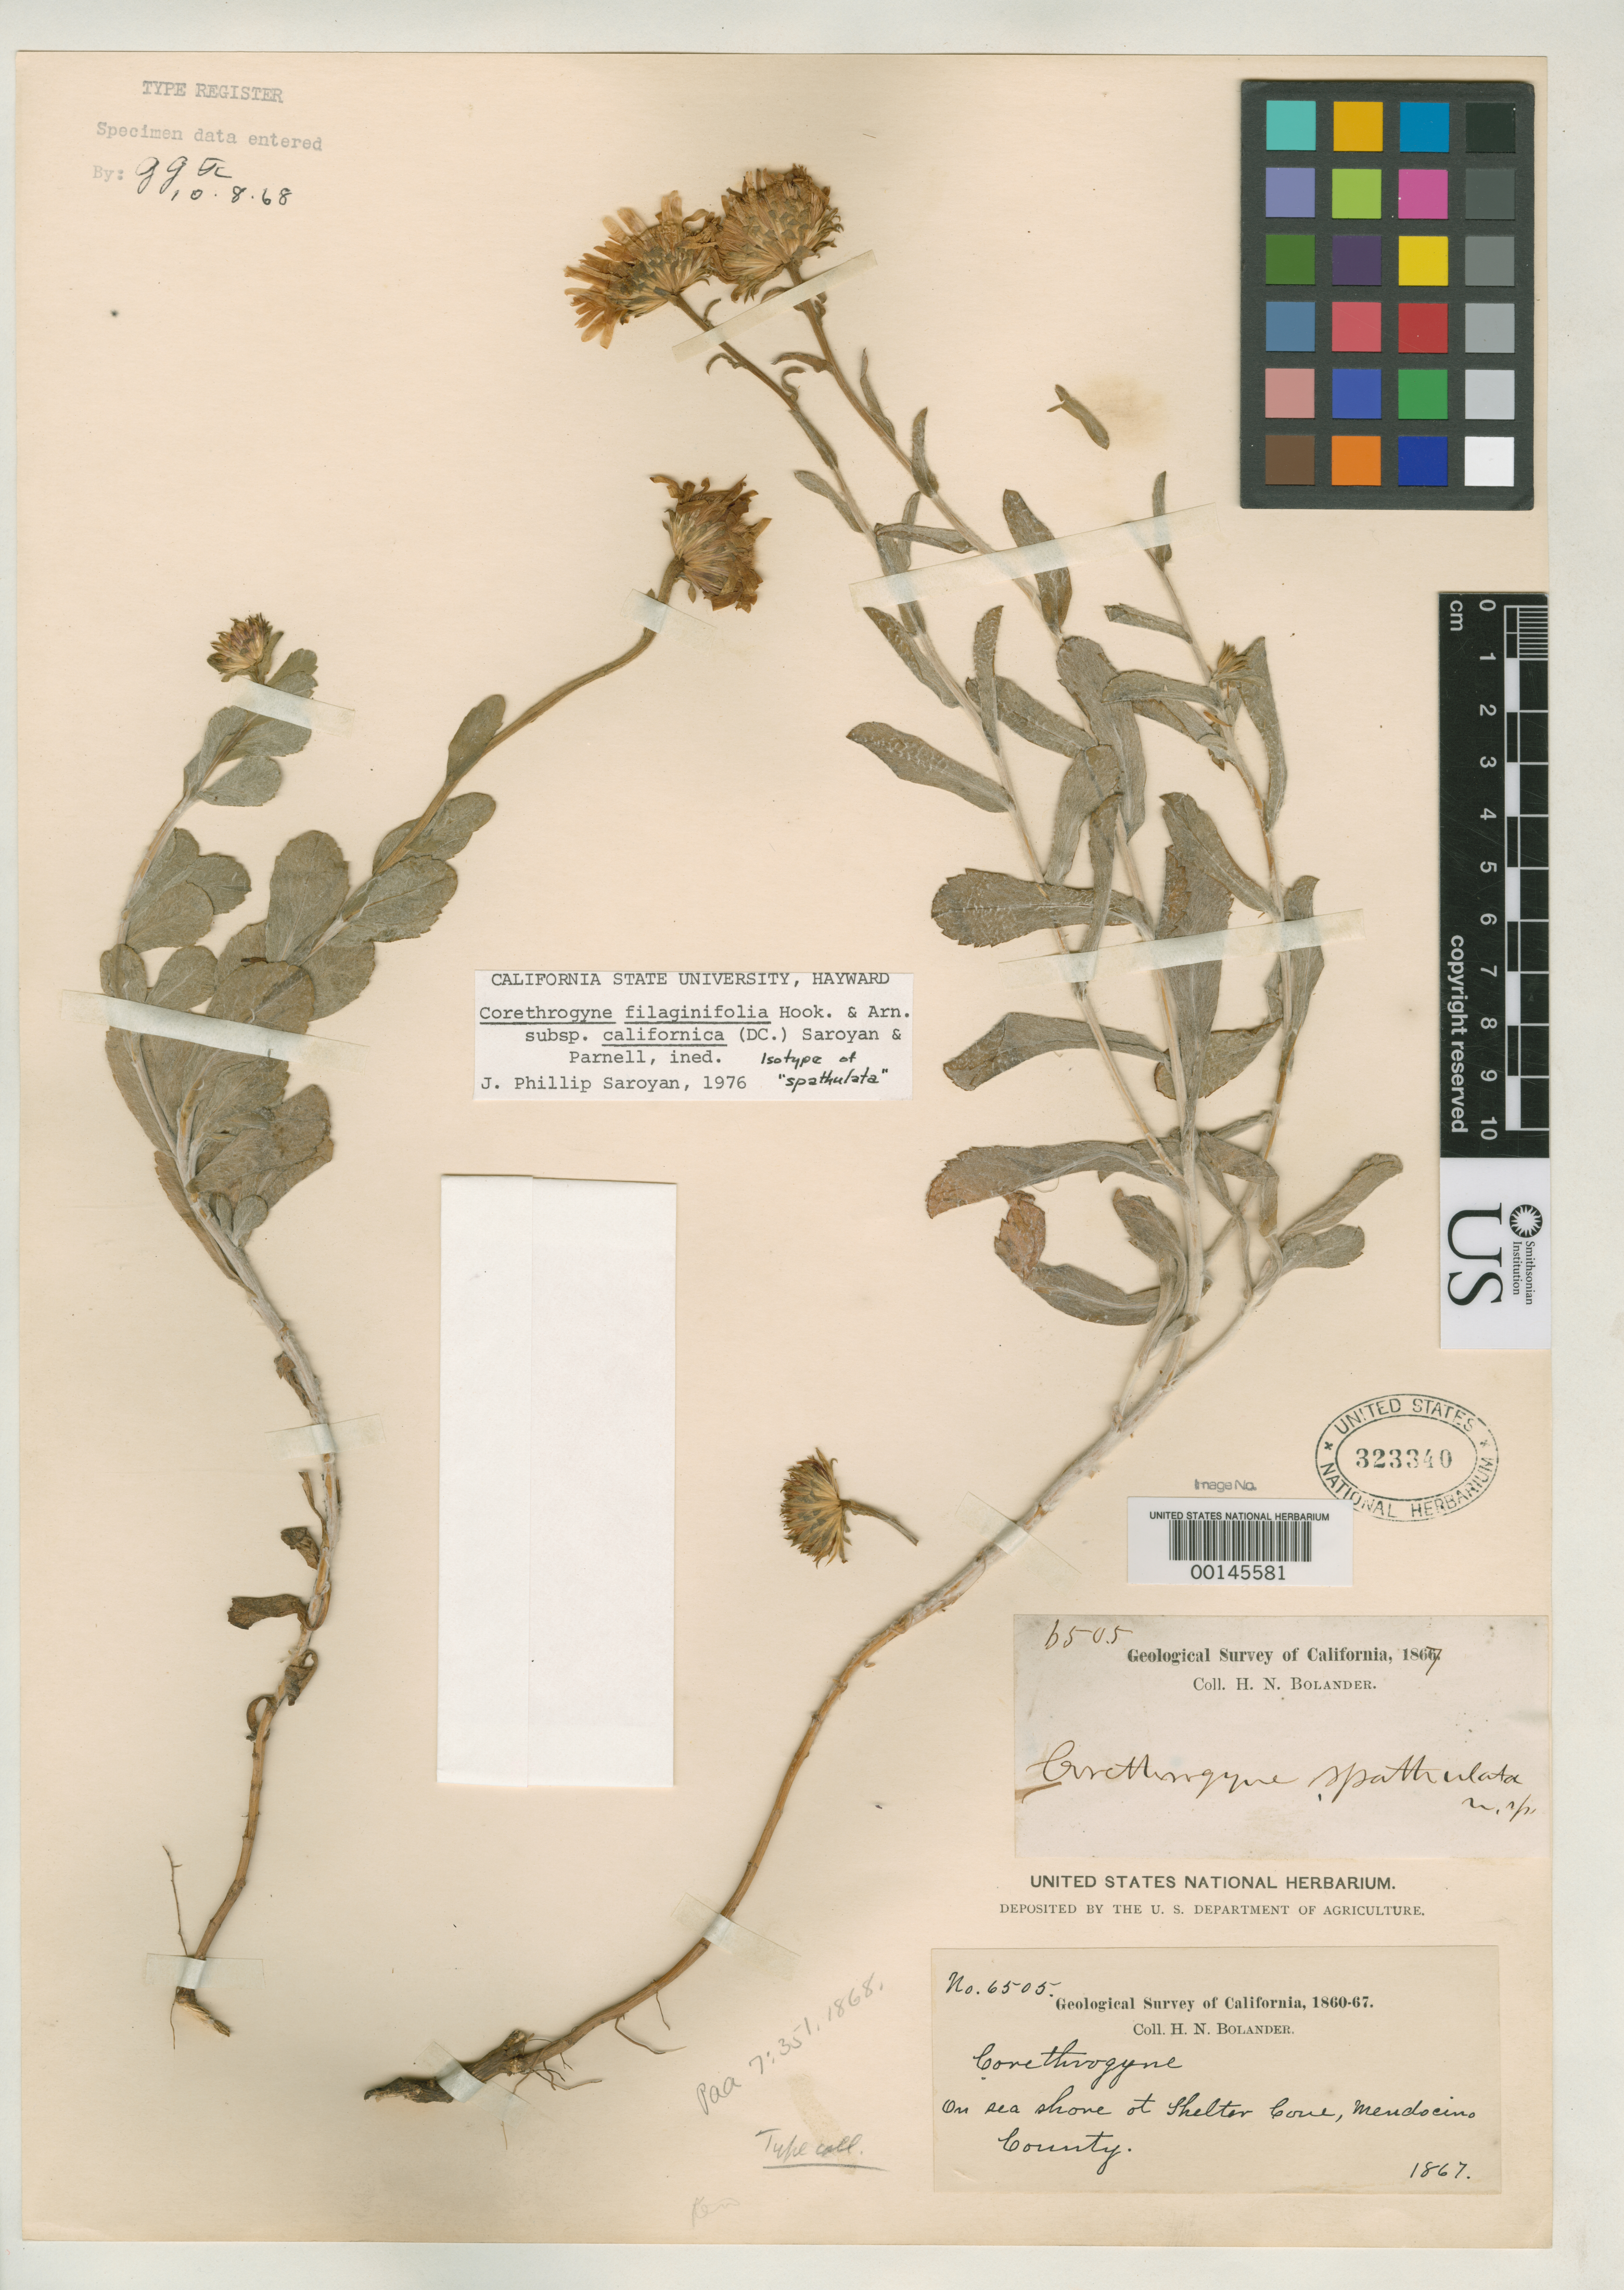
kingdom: Plantae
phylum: Tracheophyta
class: Magnoliopsida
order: Asterales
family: Asteraceae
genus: Corethrogyne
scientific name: Corethrogyne spathulata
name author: A. Gray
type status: Isosyntype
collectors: H. Bolander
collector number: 6505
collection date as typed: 1867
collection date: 1867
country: United States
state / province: California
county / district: Mendocino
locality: Shelter Cove.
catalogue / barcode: US 323340